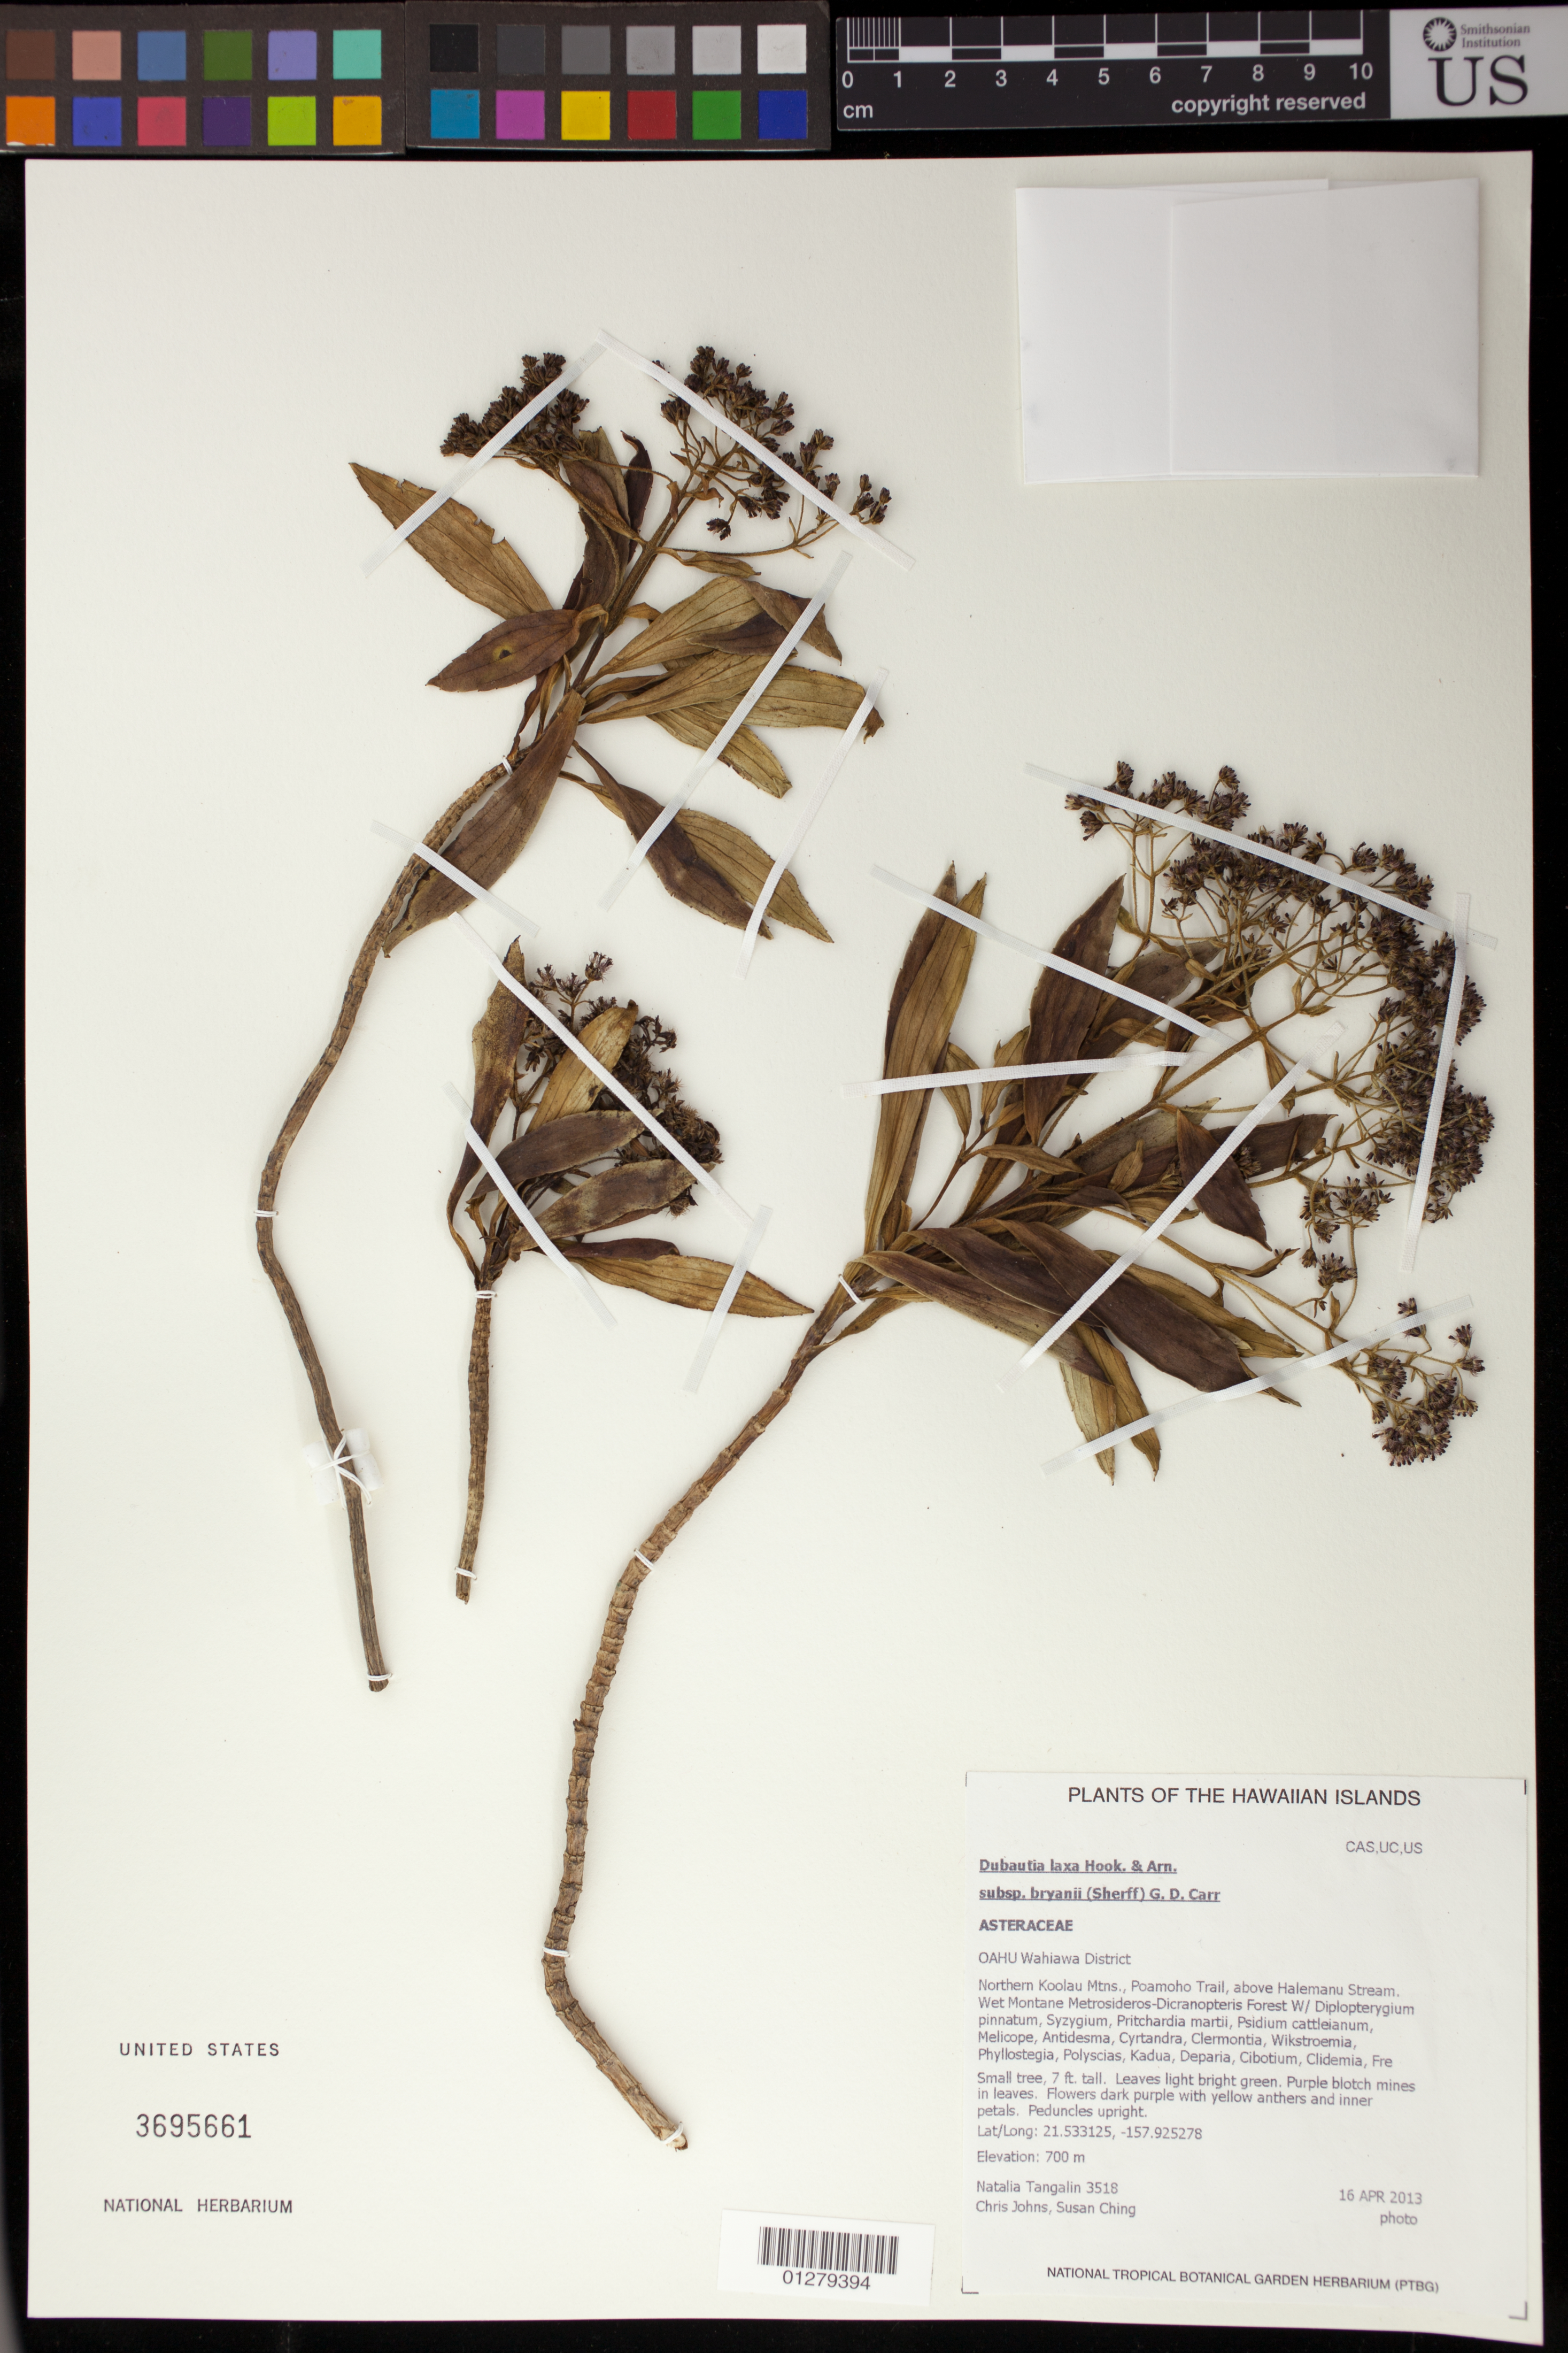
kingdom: Plantae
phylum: Tracheophyta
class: Magnoliopsida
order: Asterales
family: Asteraceae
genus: Dubautia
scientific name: Dubautia laxa subsp. bryanii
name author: (Sherff) G.D. Carr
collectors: N. Tangalin, C. Johns & S. Ching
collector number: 3518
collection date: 2013-04-16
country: United States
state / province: Hawaii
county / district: Honolulu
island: Oahu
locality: Wahiawa District, northen Koolau Mountains, Poamoho Trail, along the trail above Halemanu Stream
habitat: Wet montane forest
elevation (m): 700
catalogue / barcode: US 3695661